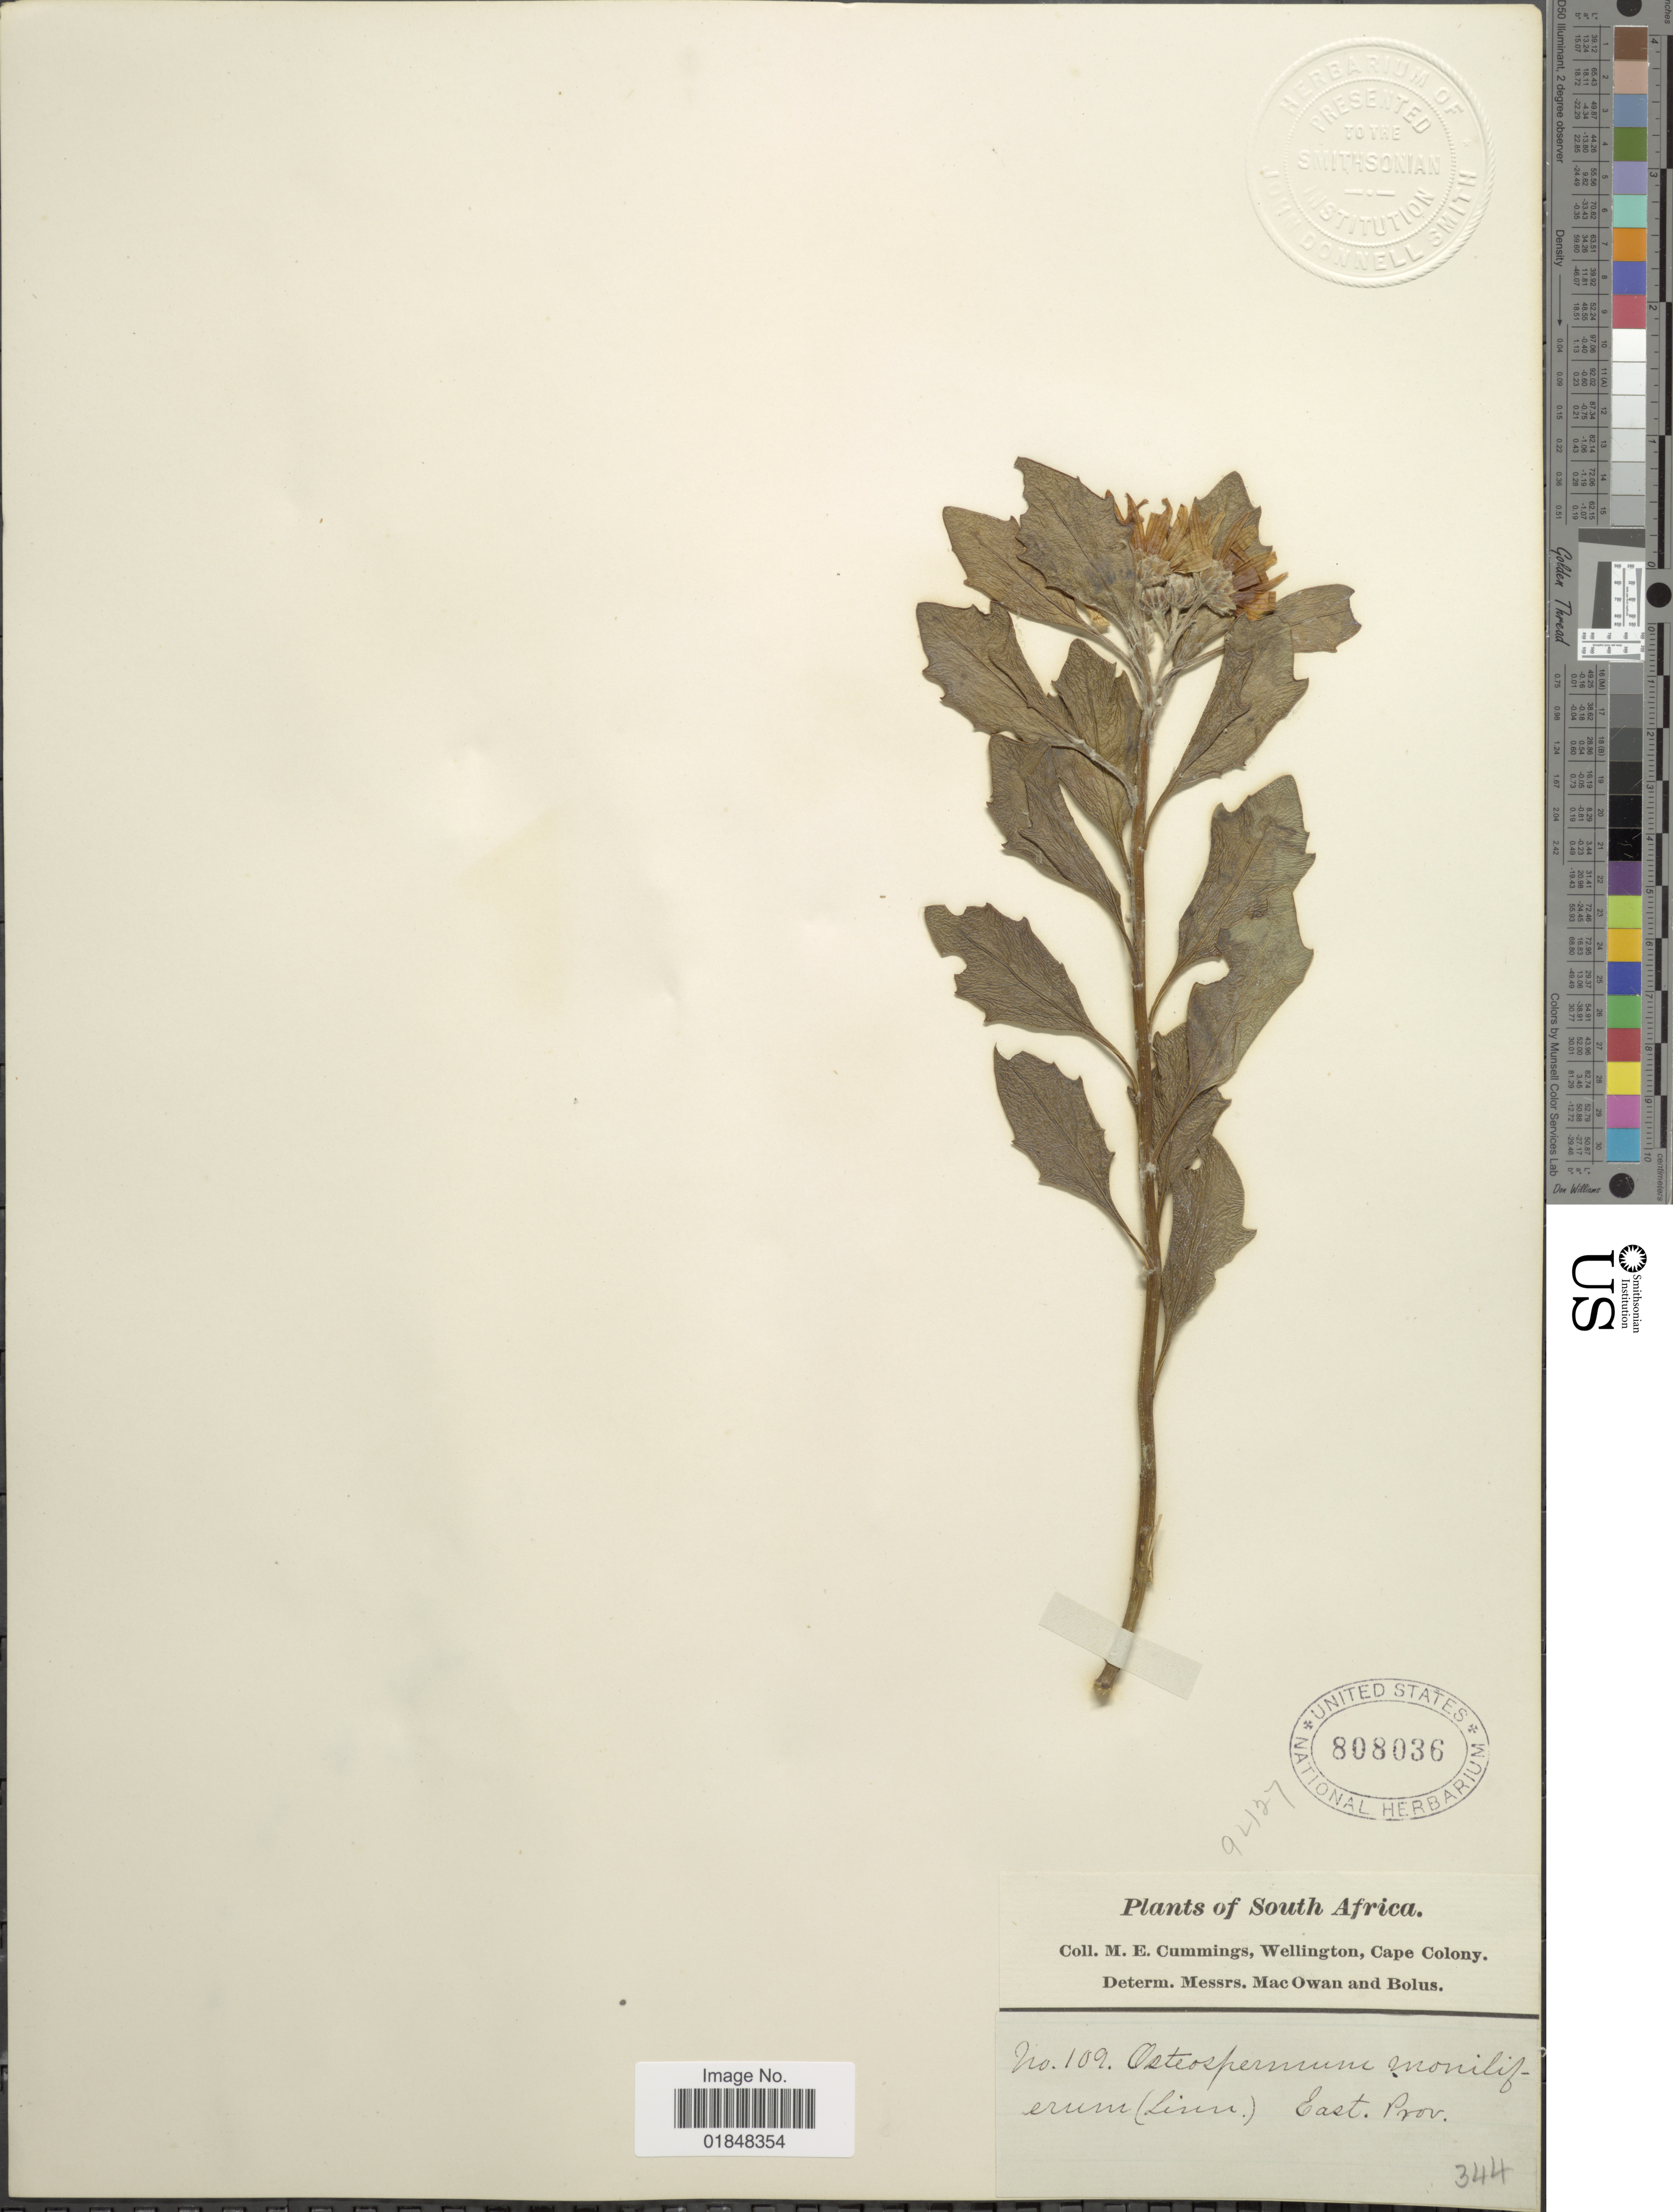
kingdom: Plantae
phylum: Tracheophyta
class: Magnoliopsida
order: Asterales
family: Asteraceae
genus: Chrysanthemoides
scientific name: Chrysanthemoides monilifera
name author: (L.) Norl.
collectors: M. E. Cummings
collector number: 109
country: South Africa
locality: East. Prov.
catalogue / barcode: US 808036